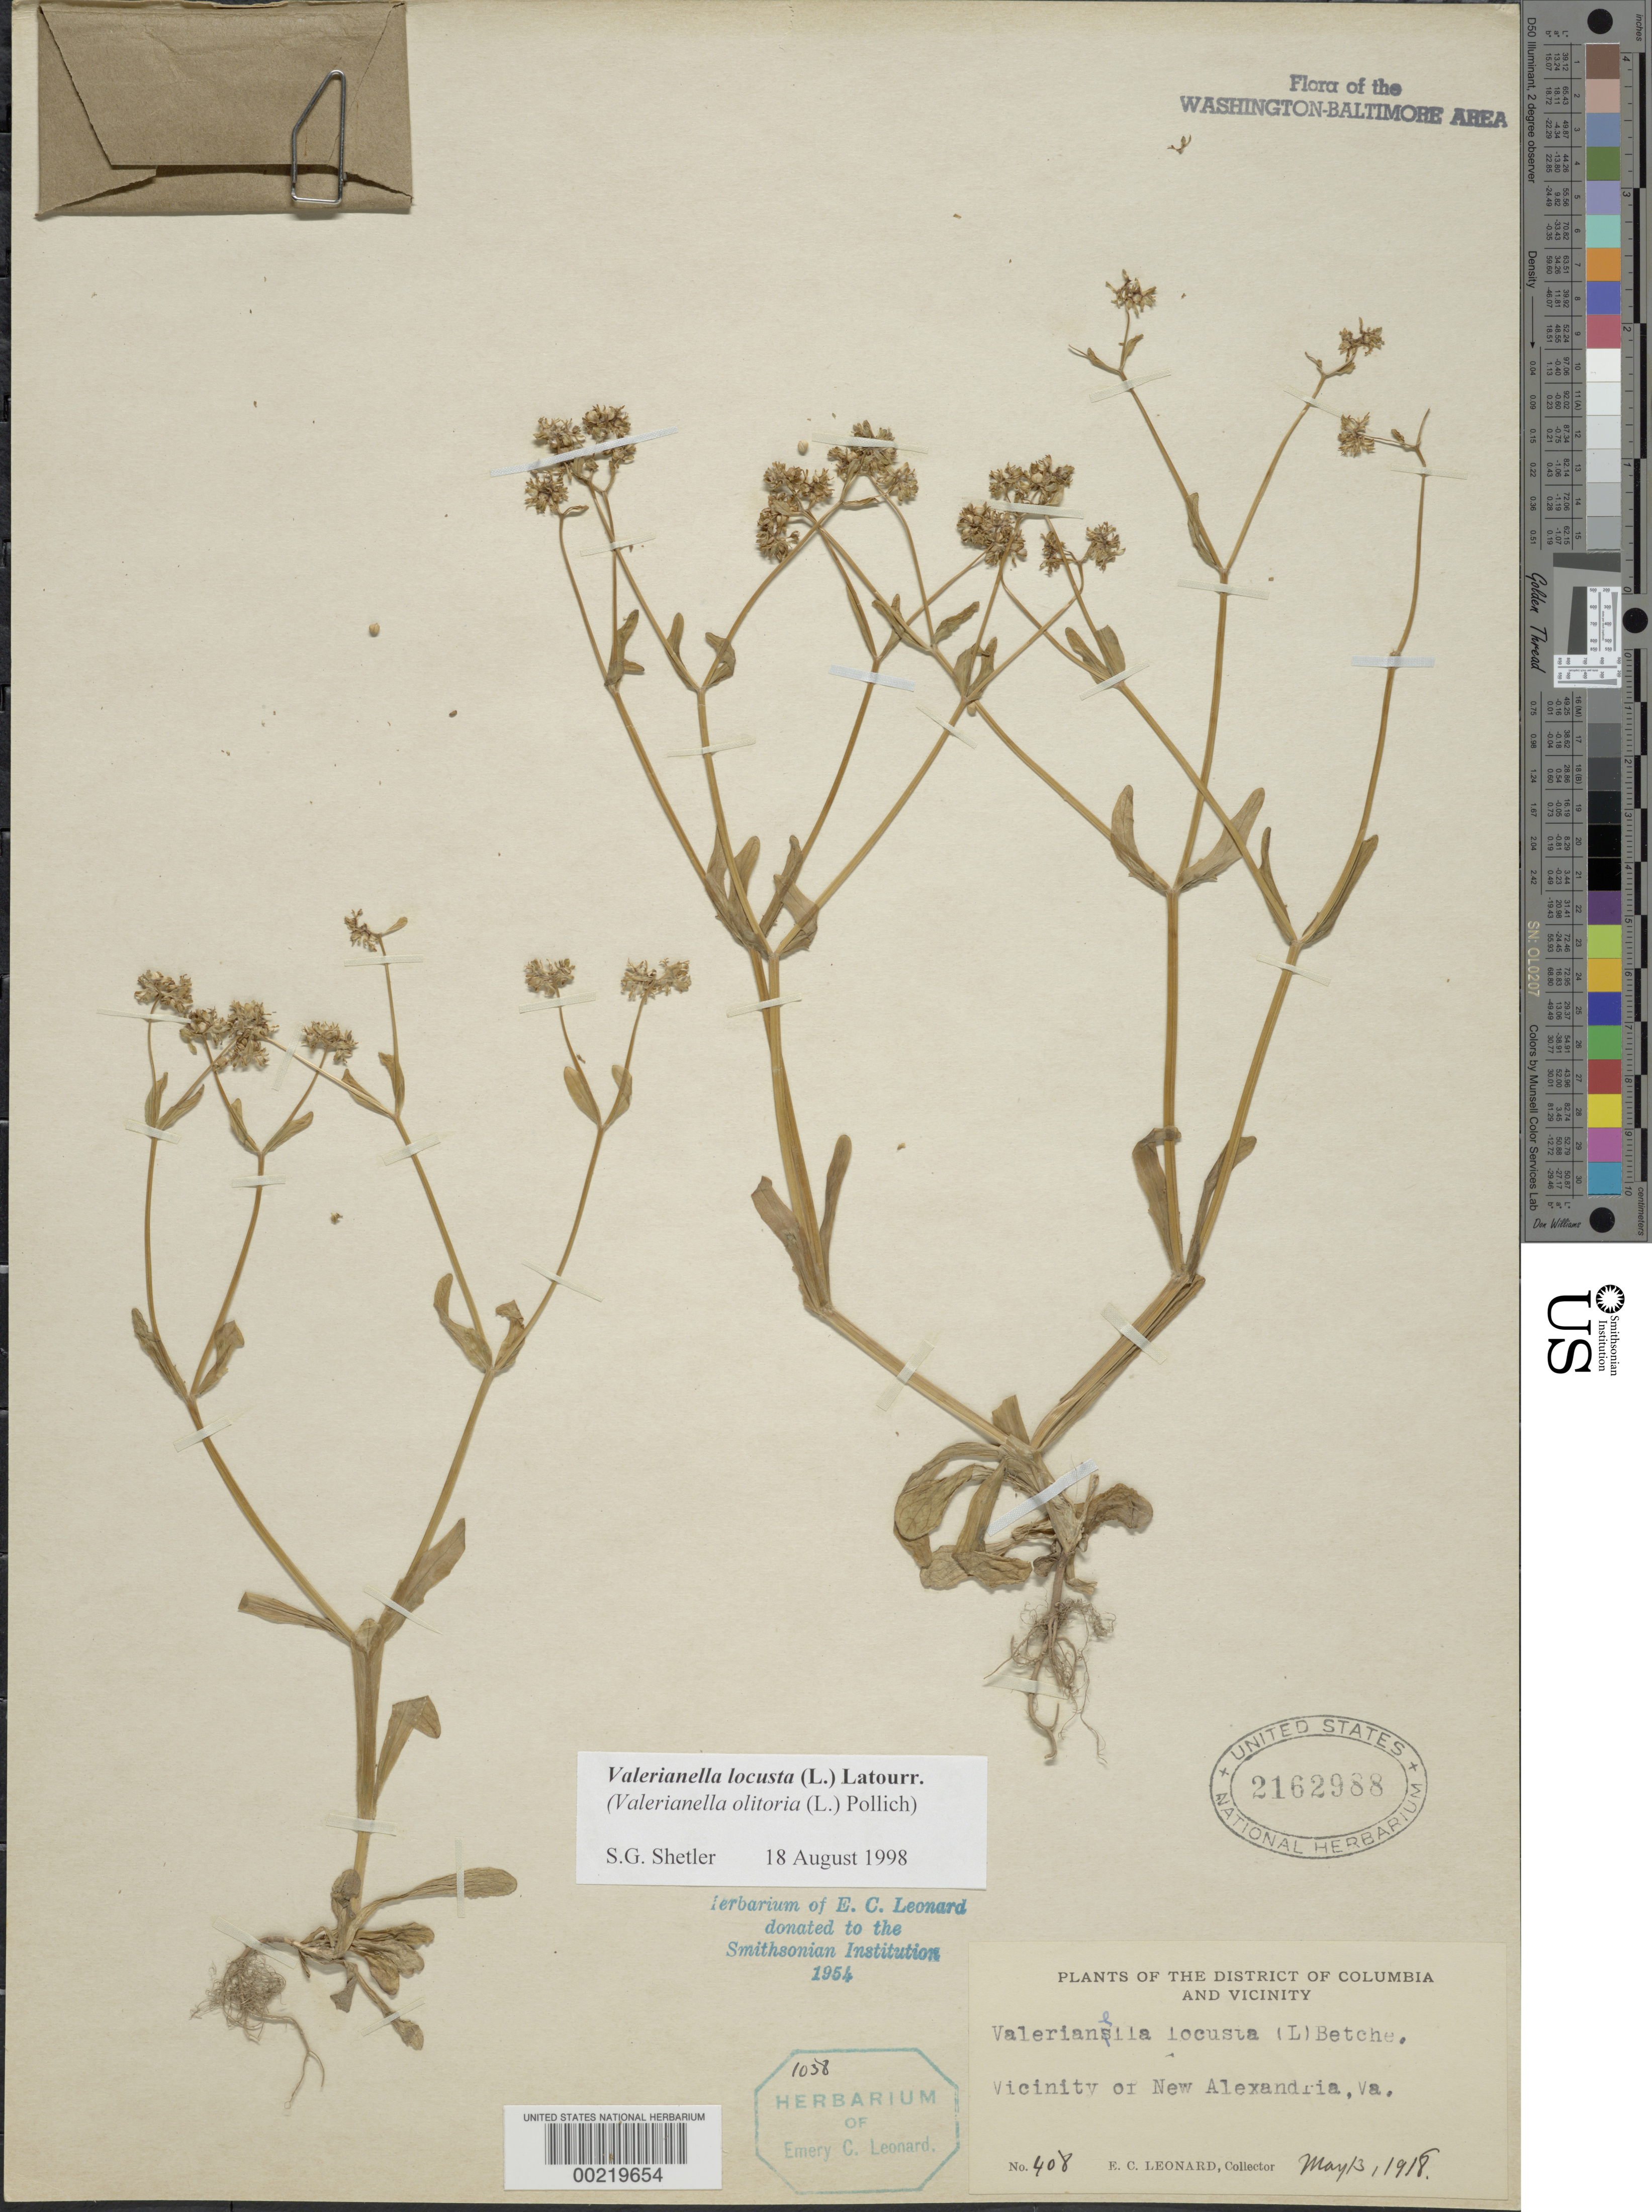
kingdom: Plantae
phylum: Tracheophyta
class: Magnoliopsida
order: Dipsacales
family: Caprifoliaceae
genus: Valerianella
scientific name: Valerianella locusta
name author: (L.) Latourr.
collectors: E. C. Leonard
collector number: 408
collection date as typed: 13 May 1918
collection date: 1918-05-13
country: United States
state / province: Virginia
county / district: City of Alexandria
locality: Vicinity of Alexandria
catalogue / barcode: US 2162988